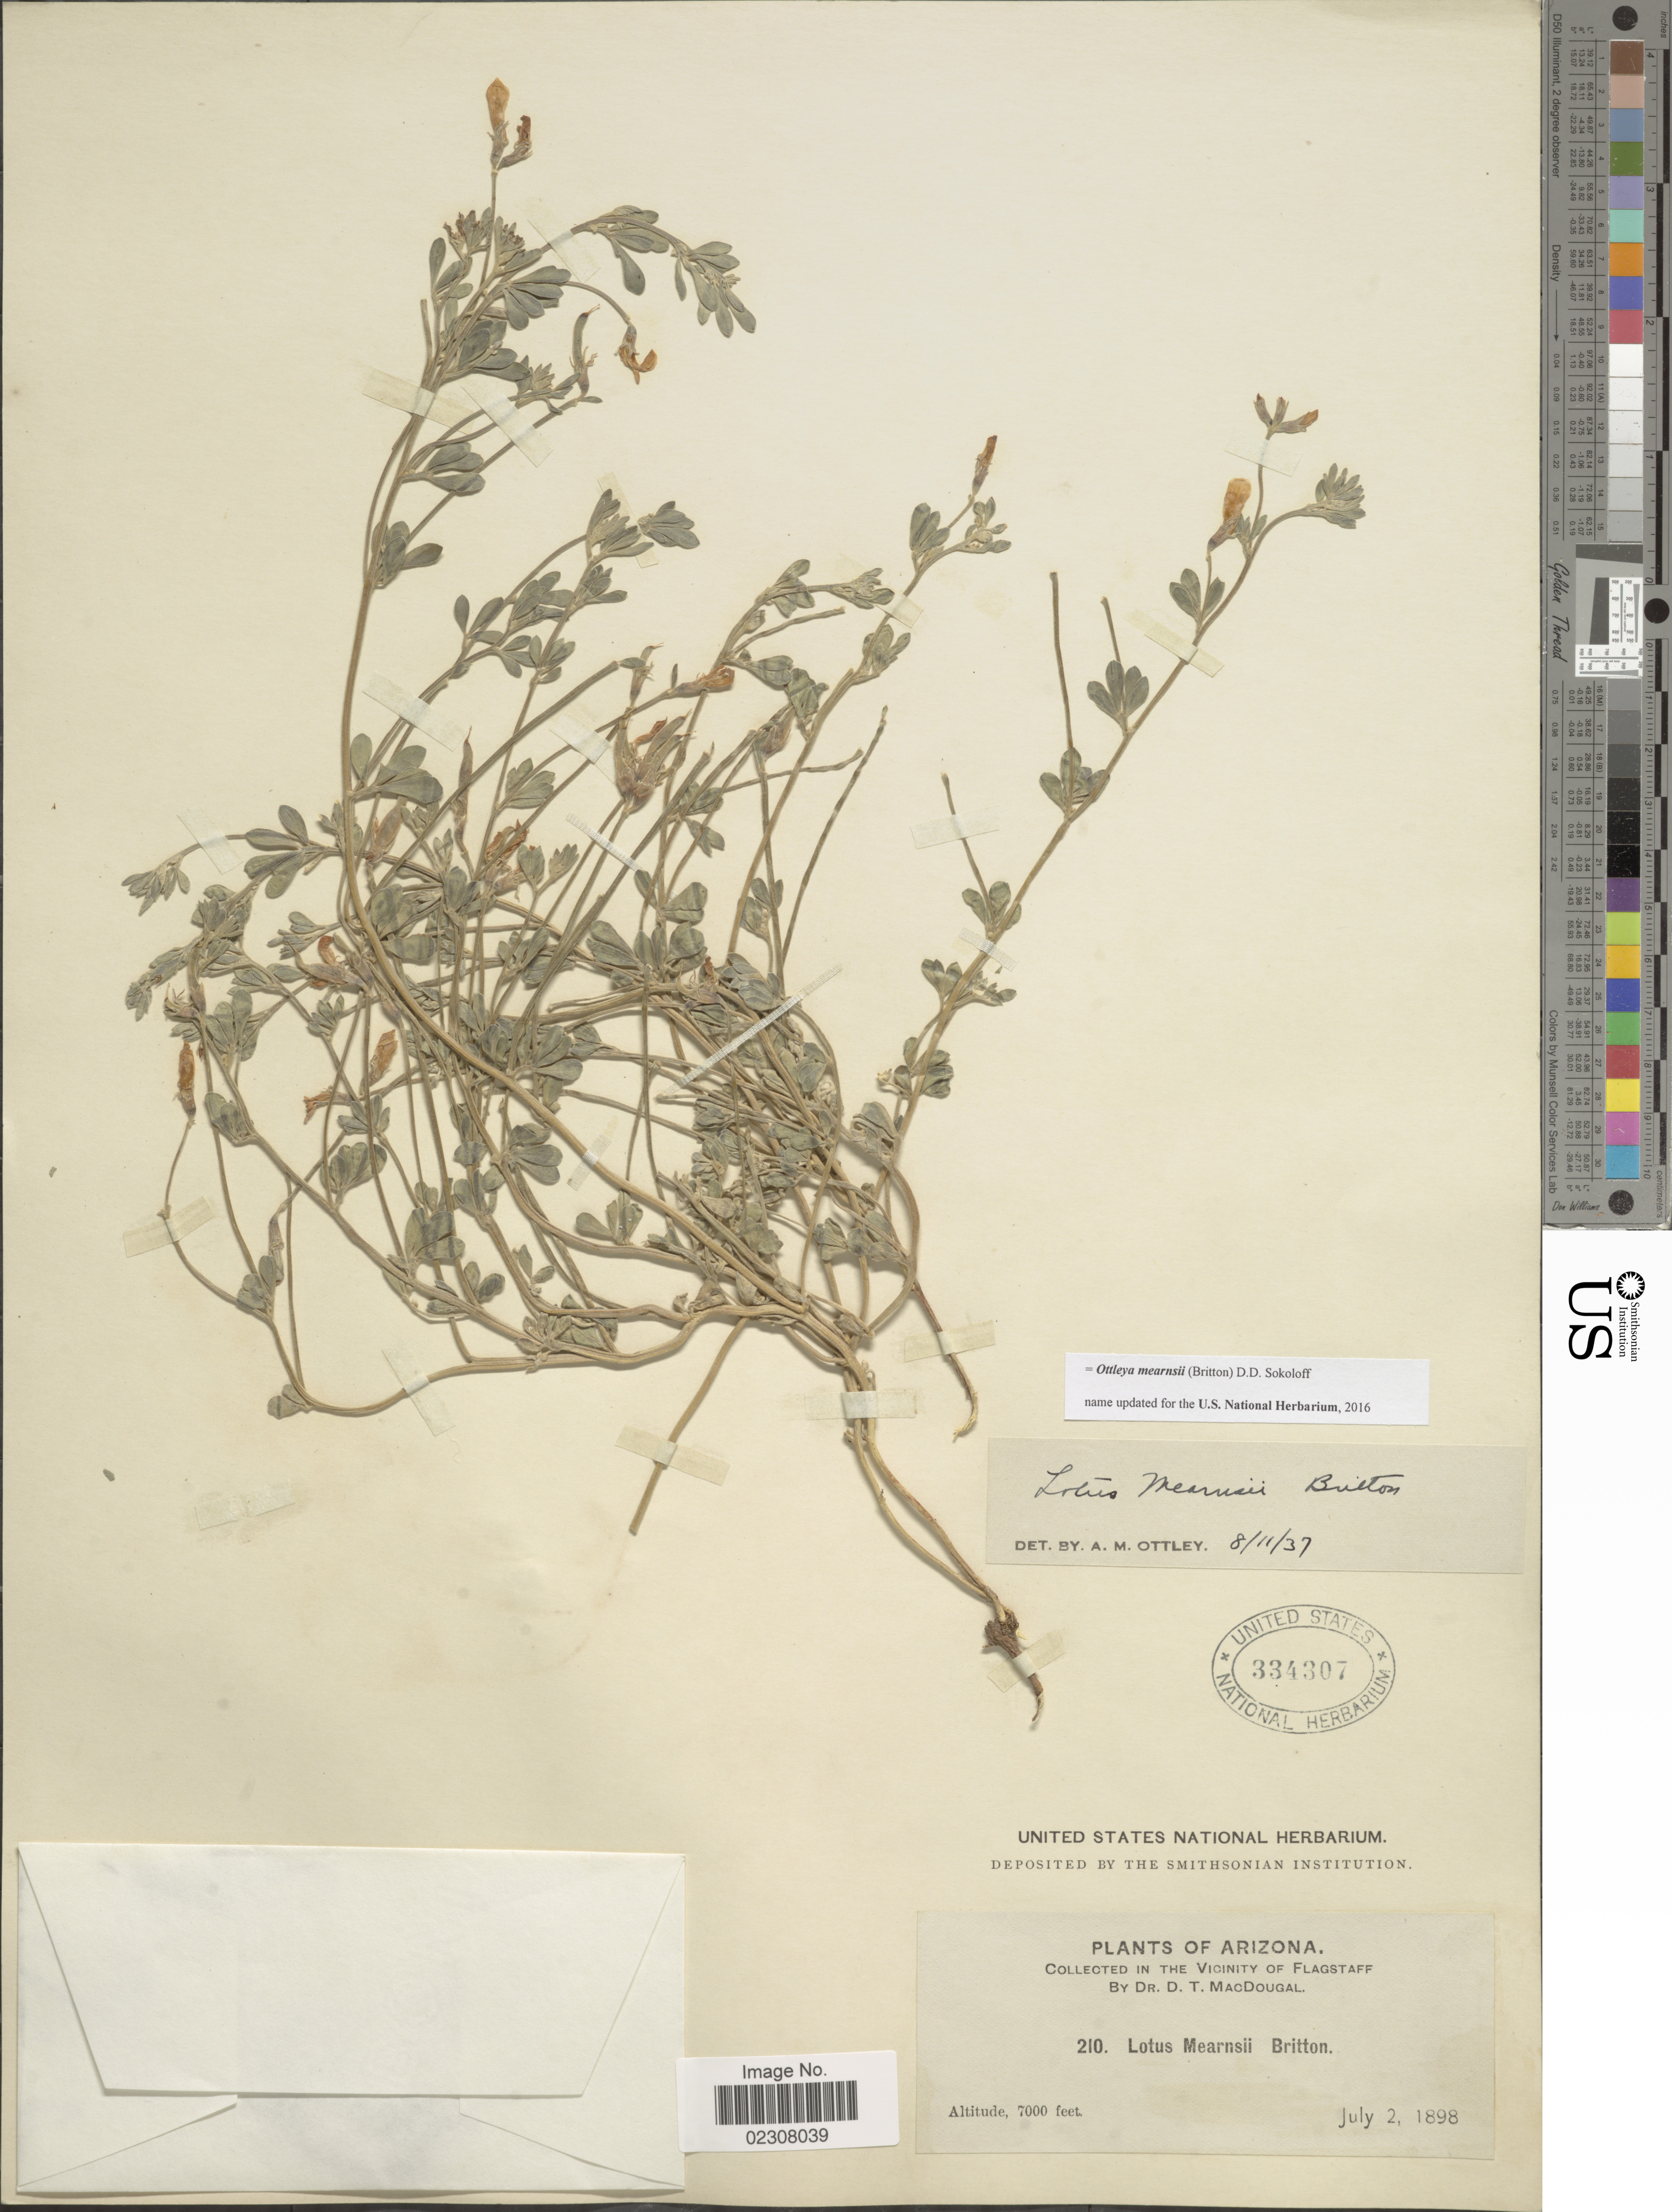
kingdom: Plantae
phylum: Tracheophyta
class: Magnoliopsida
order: Fabales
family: Fabaceae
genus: Ottleya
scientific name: Ottleya mearnsii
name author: (Britton) D.D. Sokoloff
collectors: D. T. MacDougal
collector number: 210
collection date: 1898-07-02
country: United States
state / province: Arizona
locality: In the Vicinity of Flagstaff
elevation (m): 2134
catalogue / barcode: US 334307